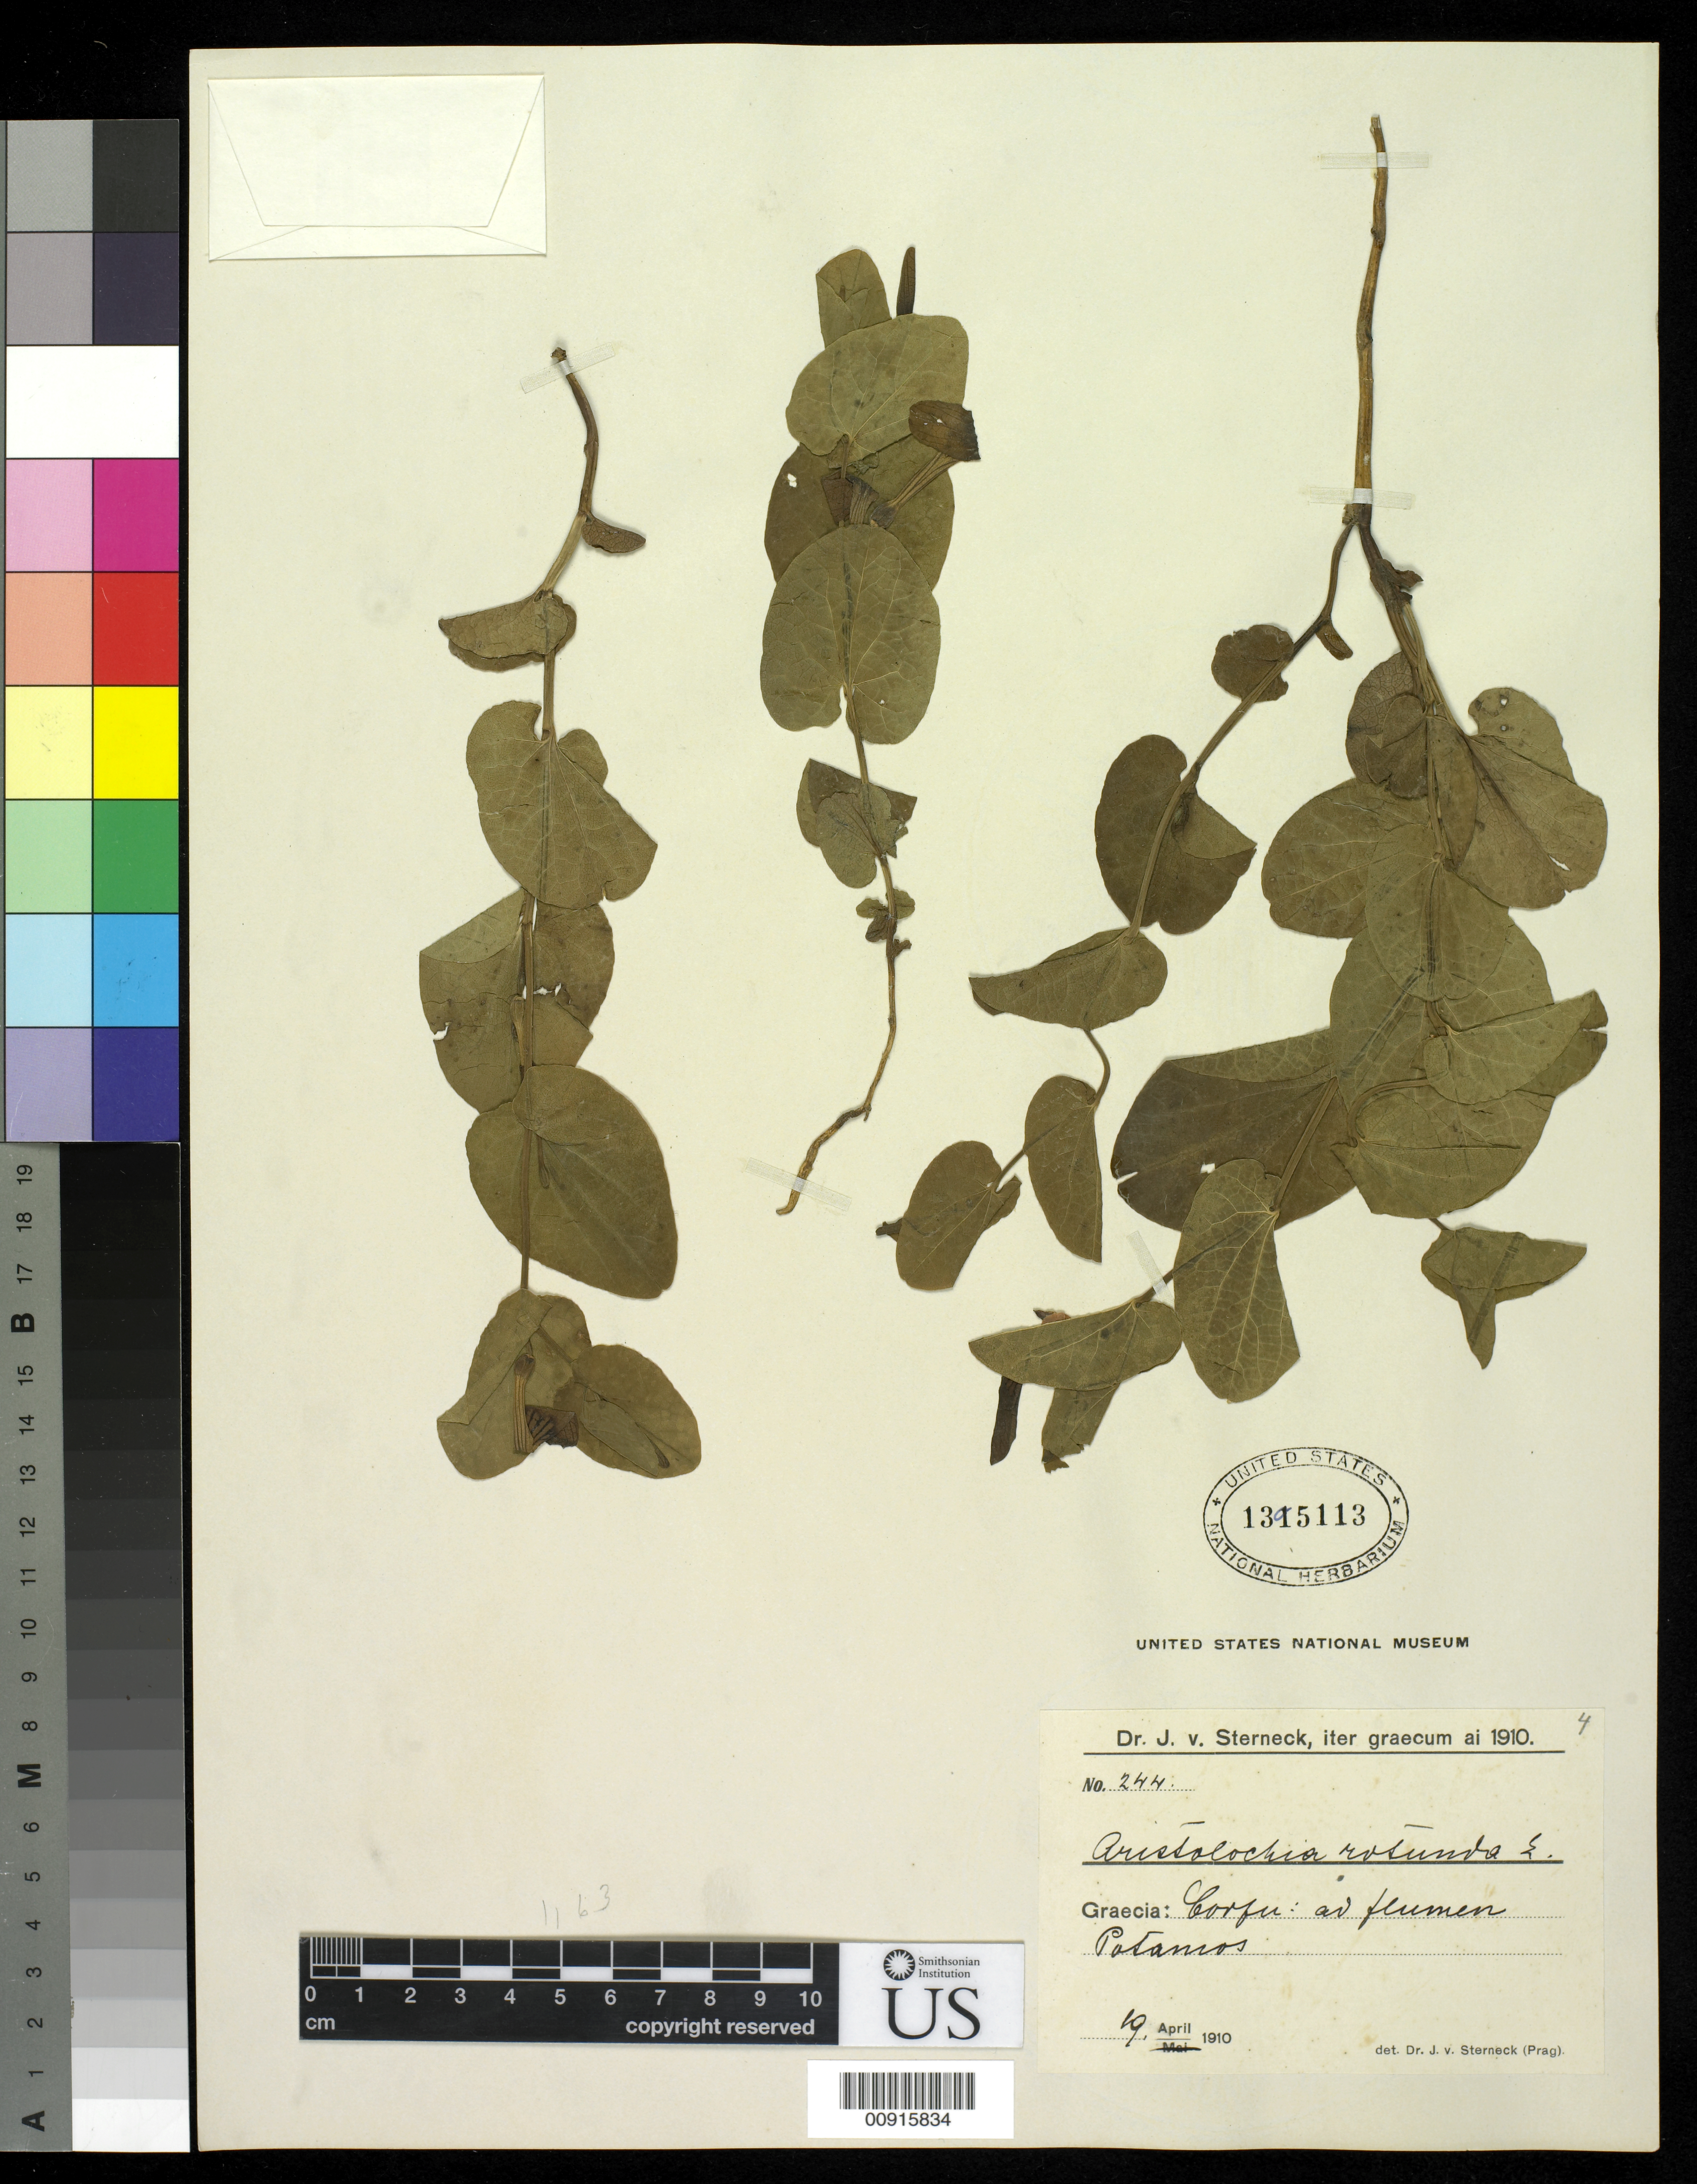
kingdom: Plantae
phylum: Tracheophyta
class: Magnoliopsida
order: Piperales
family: Aristolochiaceae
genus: Aristolochia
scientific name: Aristolochia rotunda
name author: L.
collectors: J. von Sterneck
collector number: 244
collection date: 1910-04-19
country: Greece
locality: Corfu: au flumen Potamos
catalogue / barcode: US 1395113